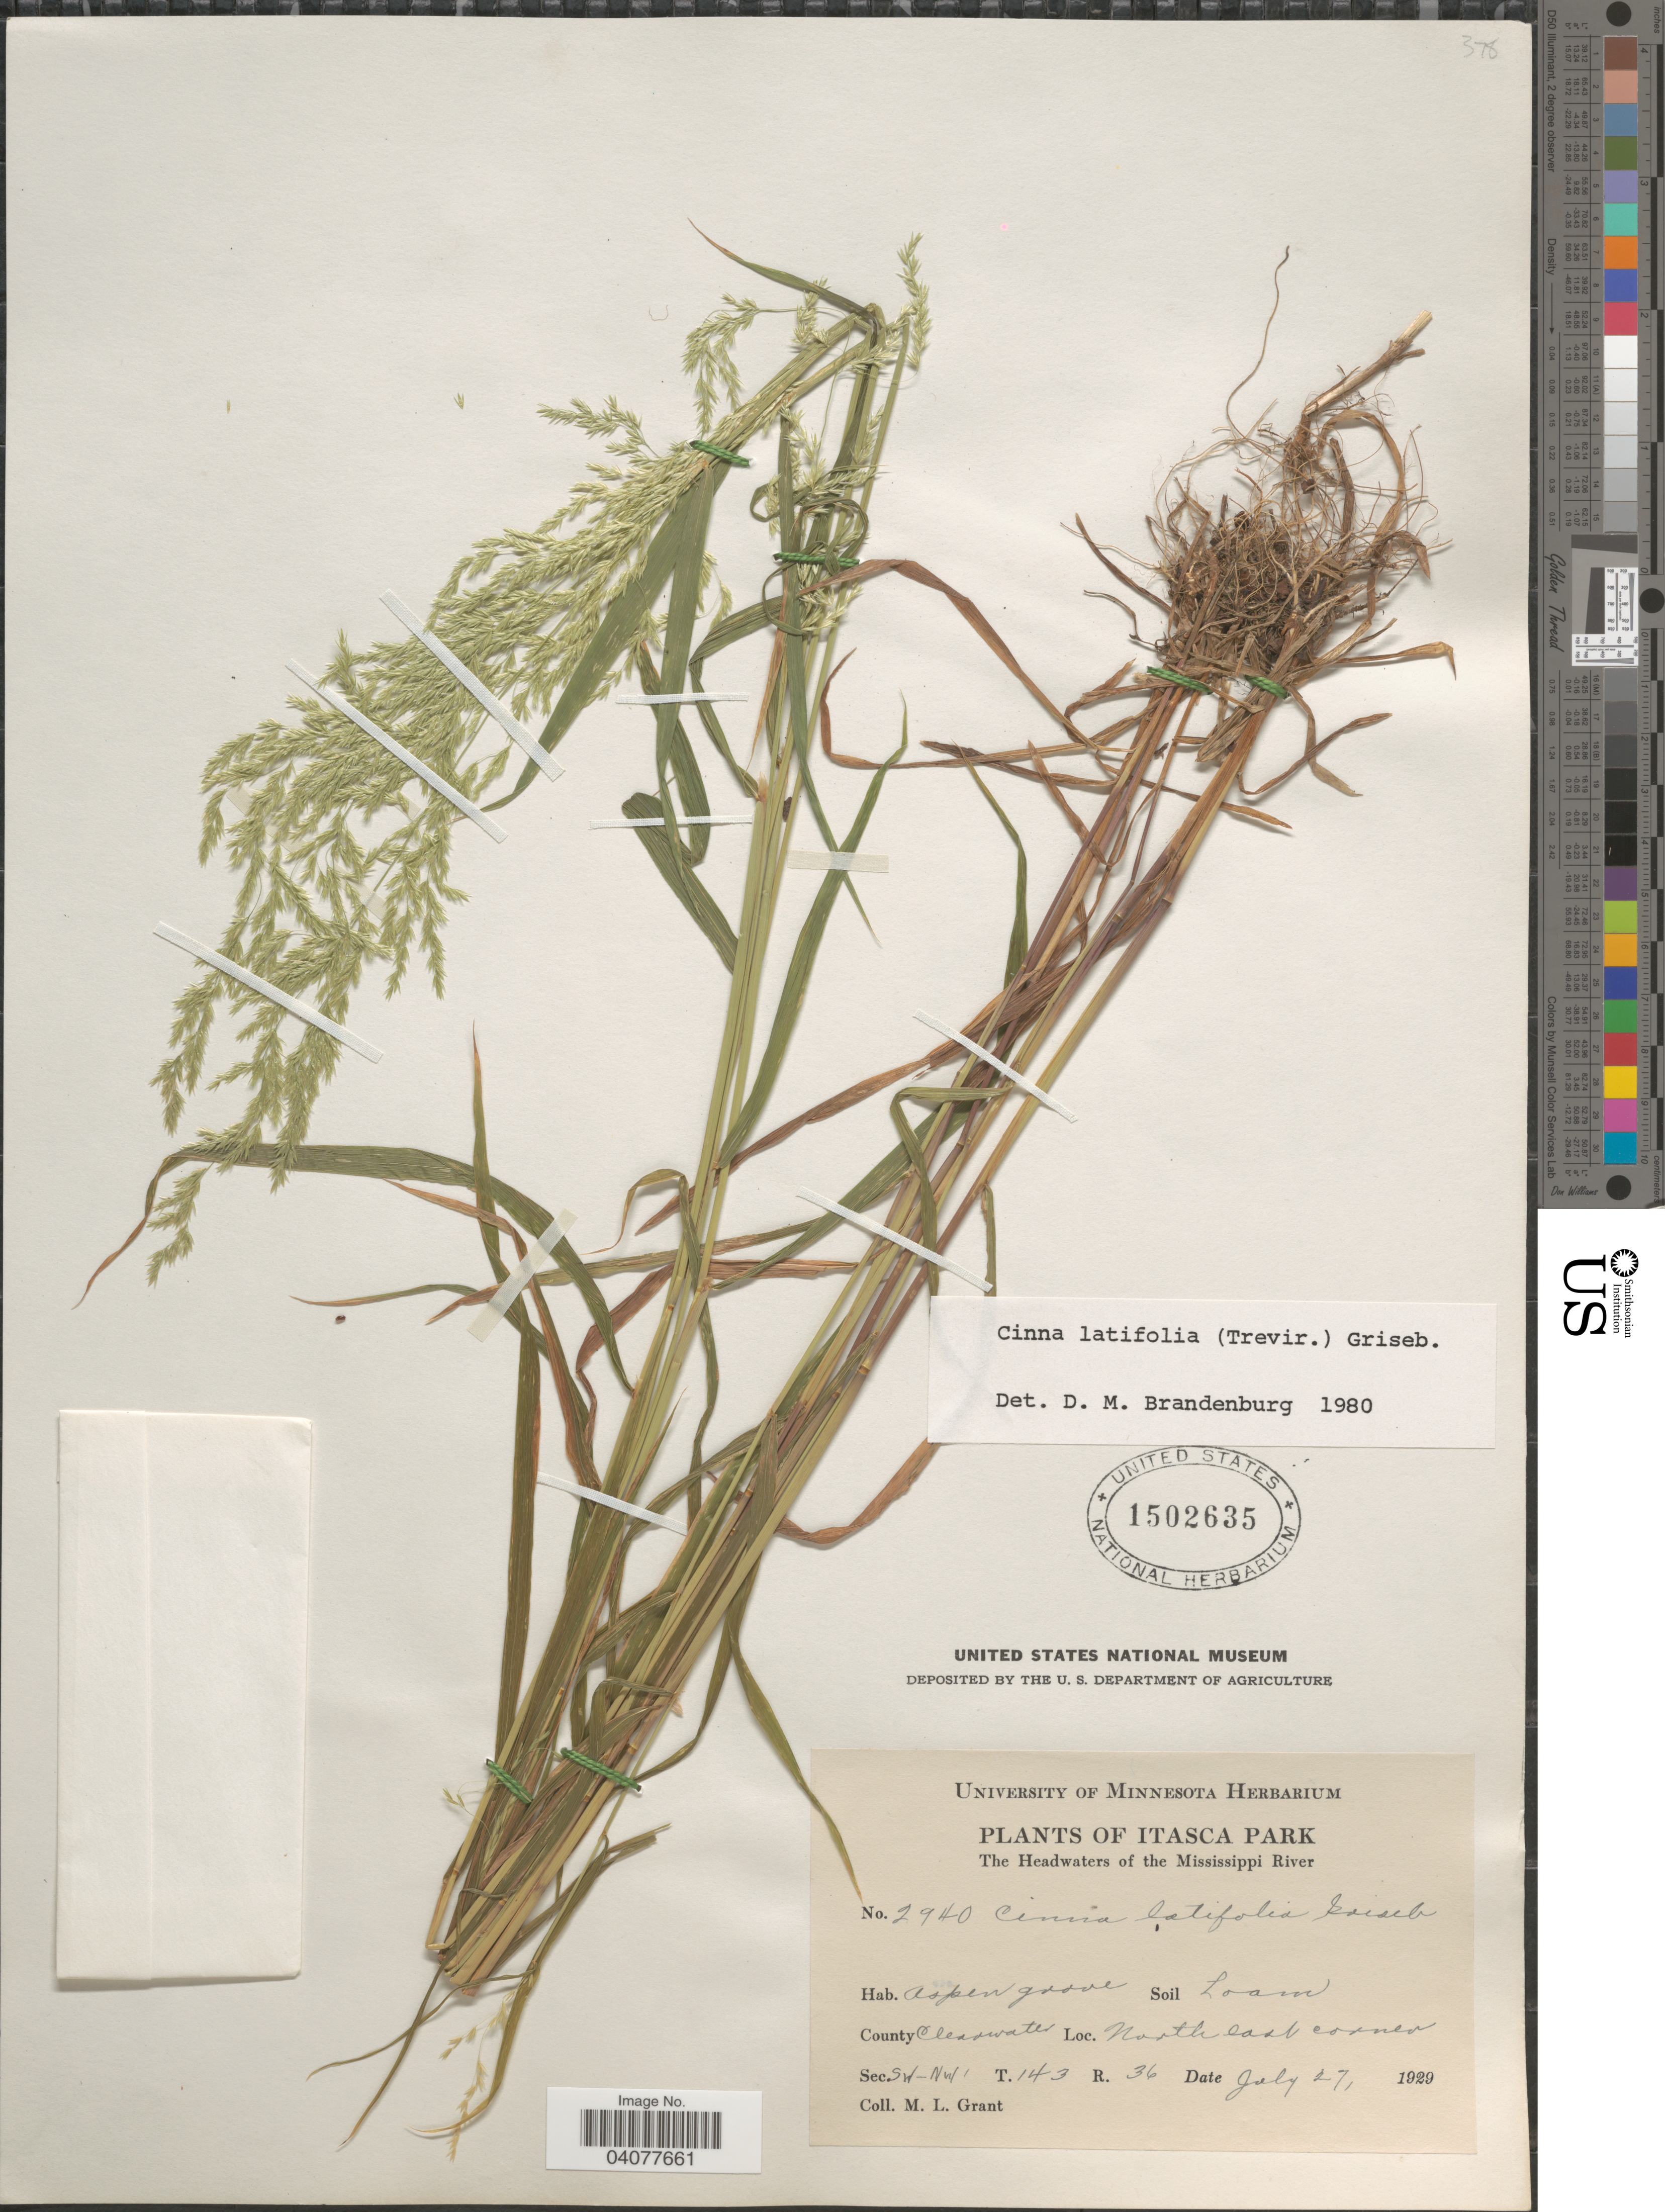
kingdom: Plantae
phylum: Tracheophyta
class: Liliopsida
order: Poales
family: Poaceae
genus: Cinna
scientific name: Cinna latifolia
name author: (Trevir. ex Goeppert) Griseb.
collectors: M. L. Grant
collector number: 2940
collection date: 1929-07-27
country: United States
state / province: Minnesota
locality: Itasca Park. The Headwaters of the Mississippi River. Aspen grove. County Clearwater. North east corner. Sec.SW-NW T. 143 R. 36.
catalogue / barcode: US 1502635